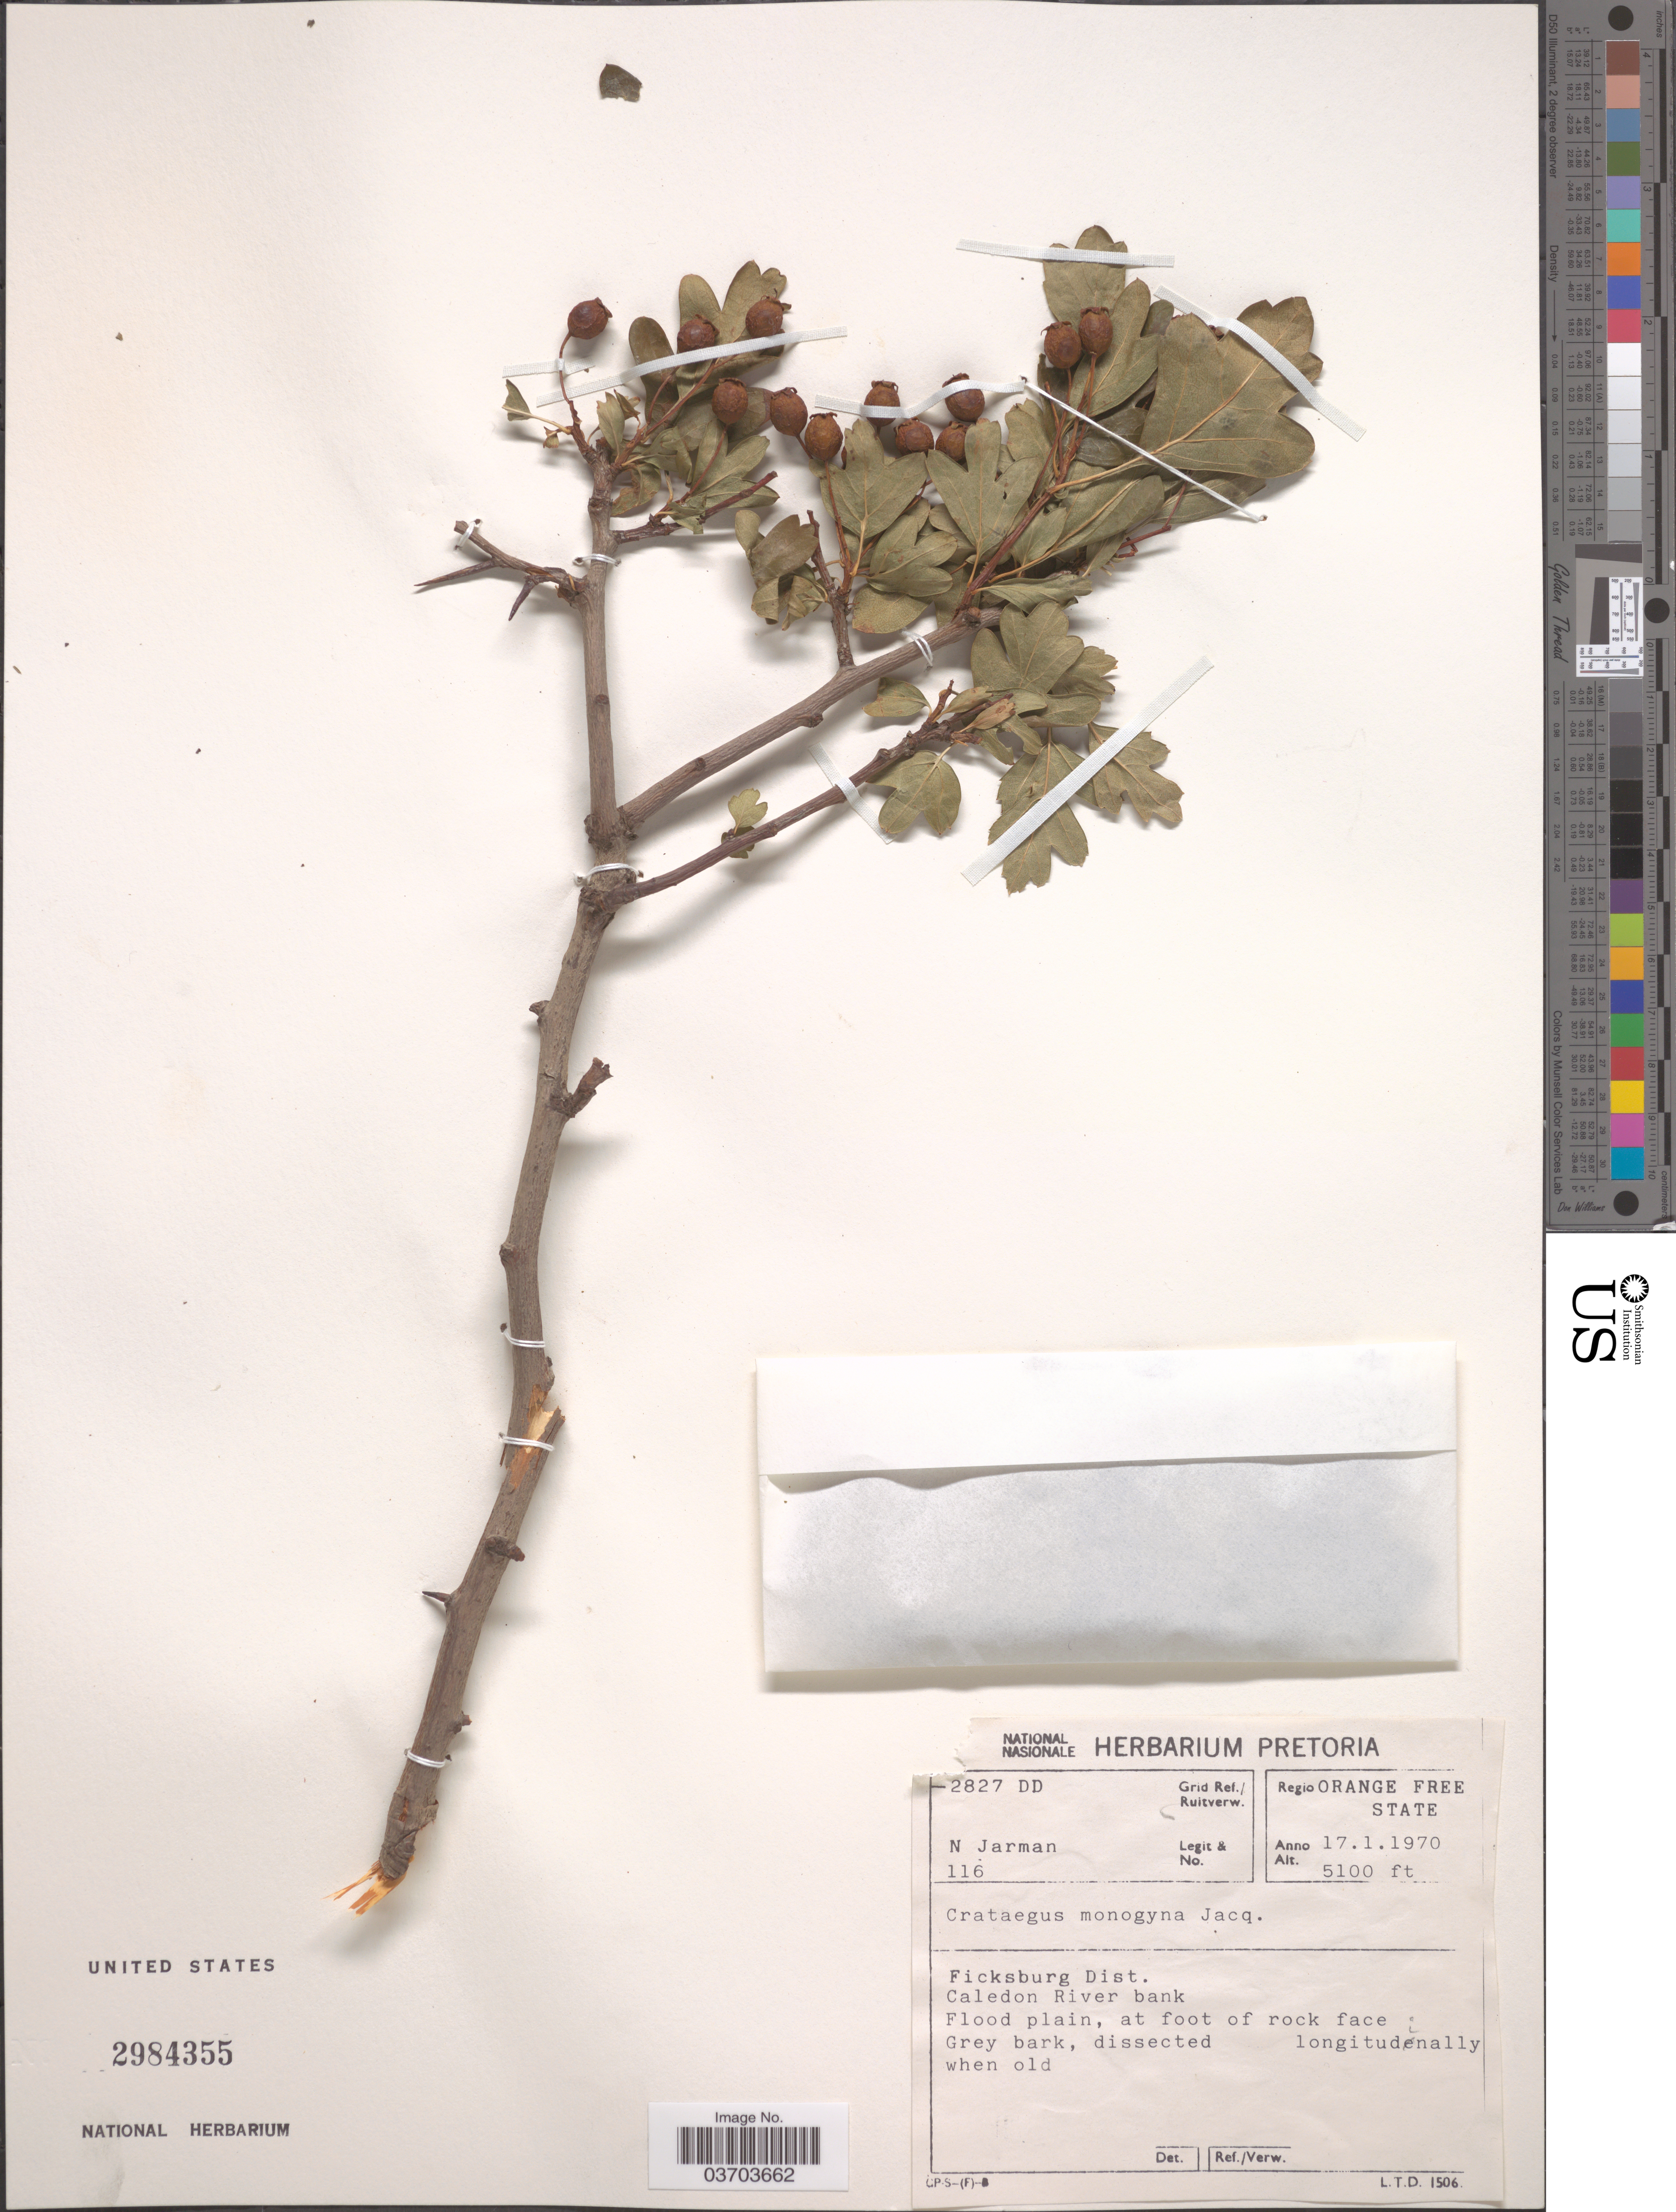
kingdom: Plantae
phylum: Tracheophyta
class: Magnoliopsida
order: Rosales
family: Rosaceae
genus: Crataegus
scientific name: Crataegus monogyna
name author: Lindin.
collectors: N. Jarman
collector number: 116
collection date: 1970-01-17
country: South Africa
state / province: Free State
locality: Grid Ref./ Ruitverw. 2827 DD. Regio: Orange Free State. Ficksburg Dist. Caledon River bank.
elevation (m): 1554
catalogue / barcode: US 2984355